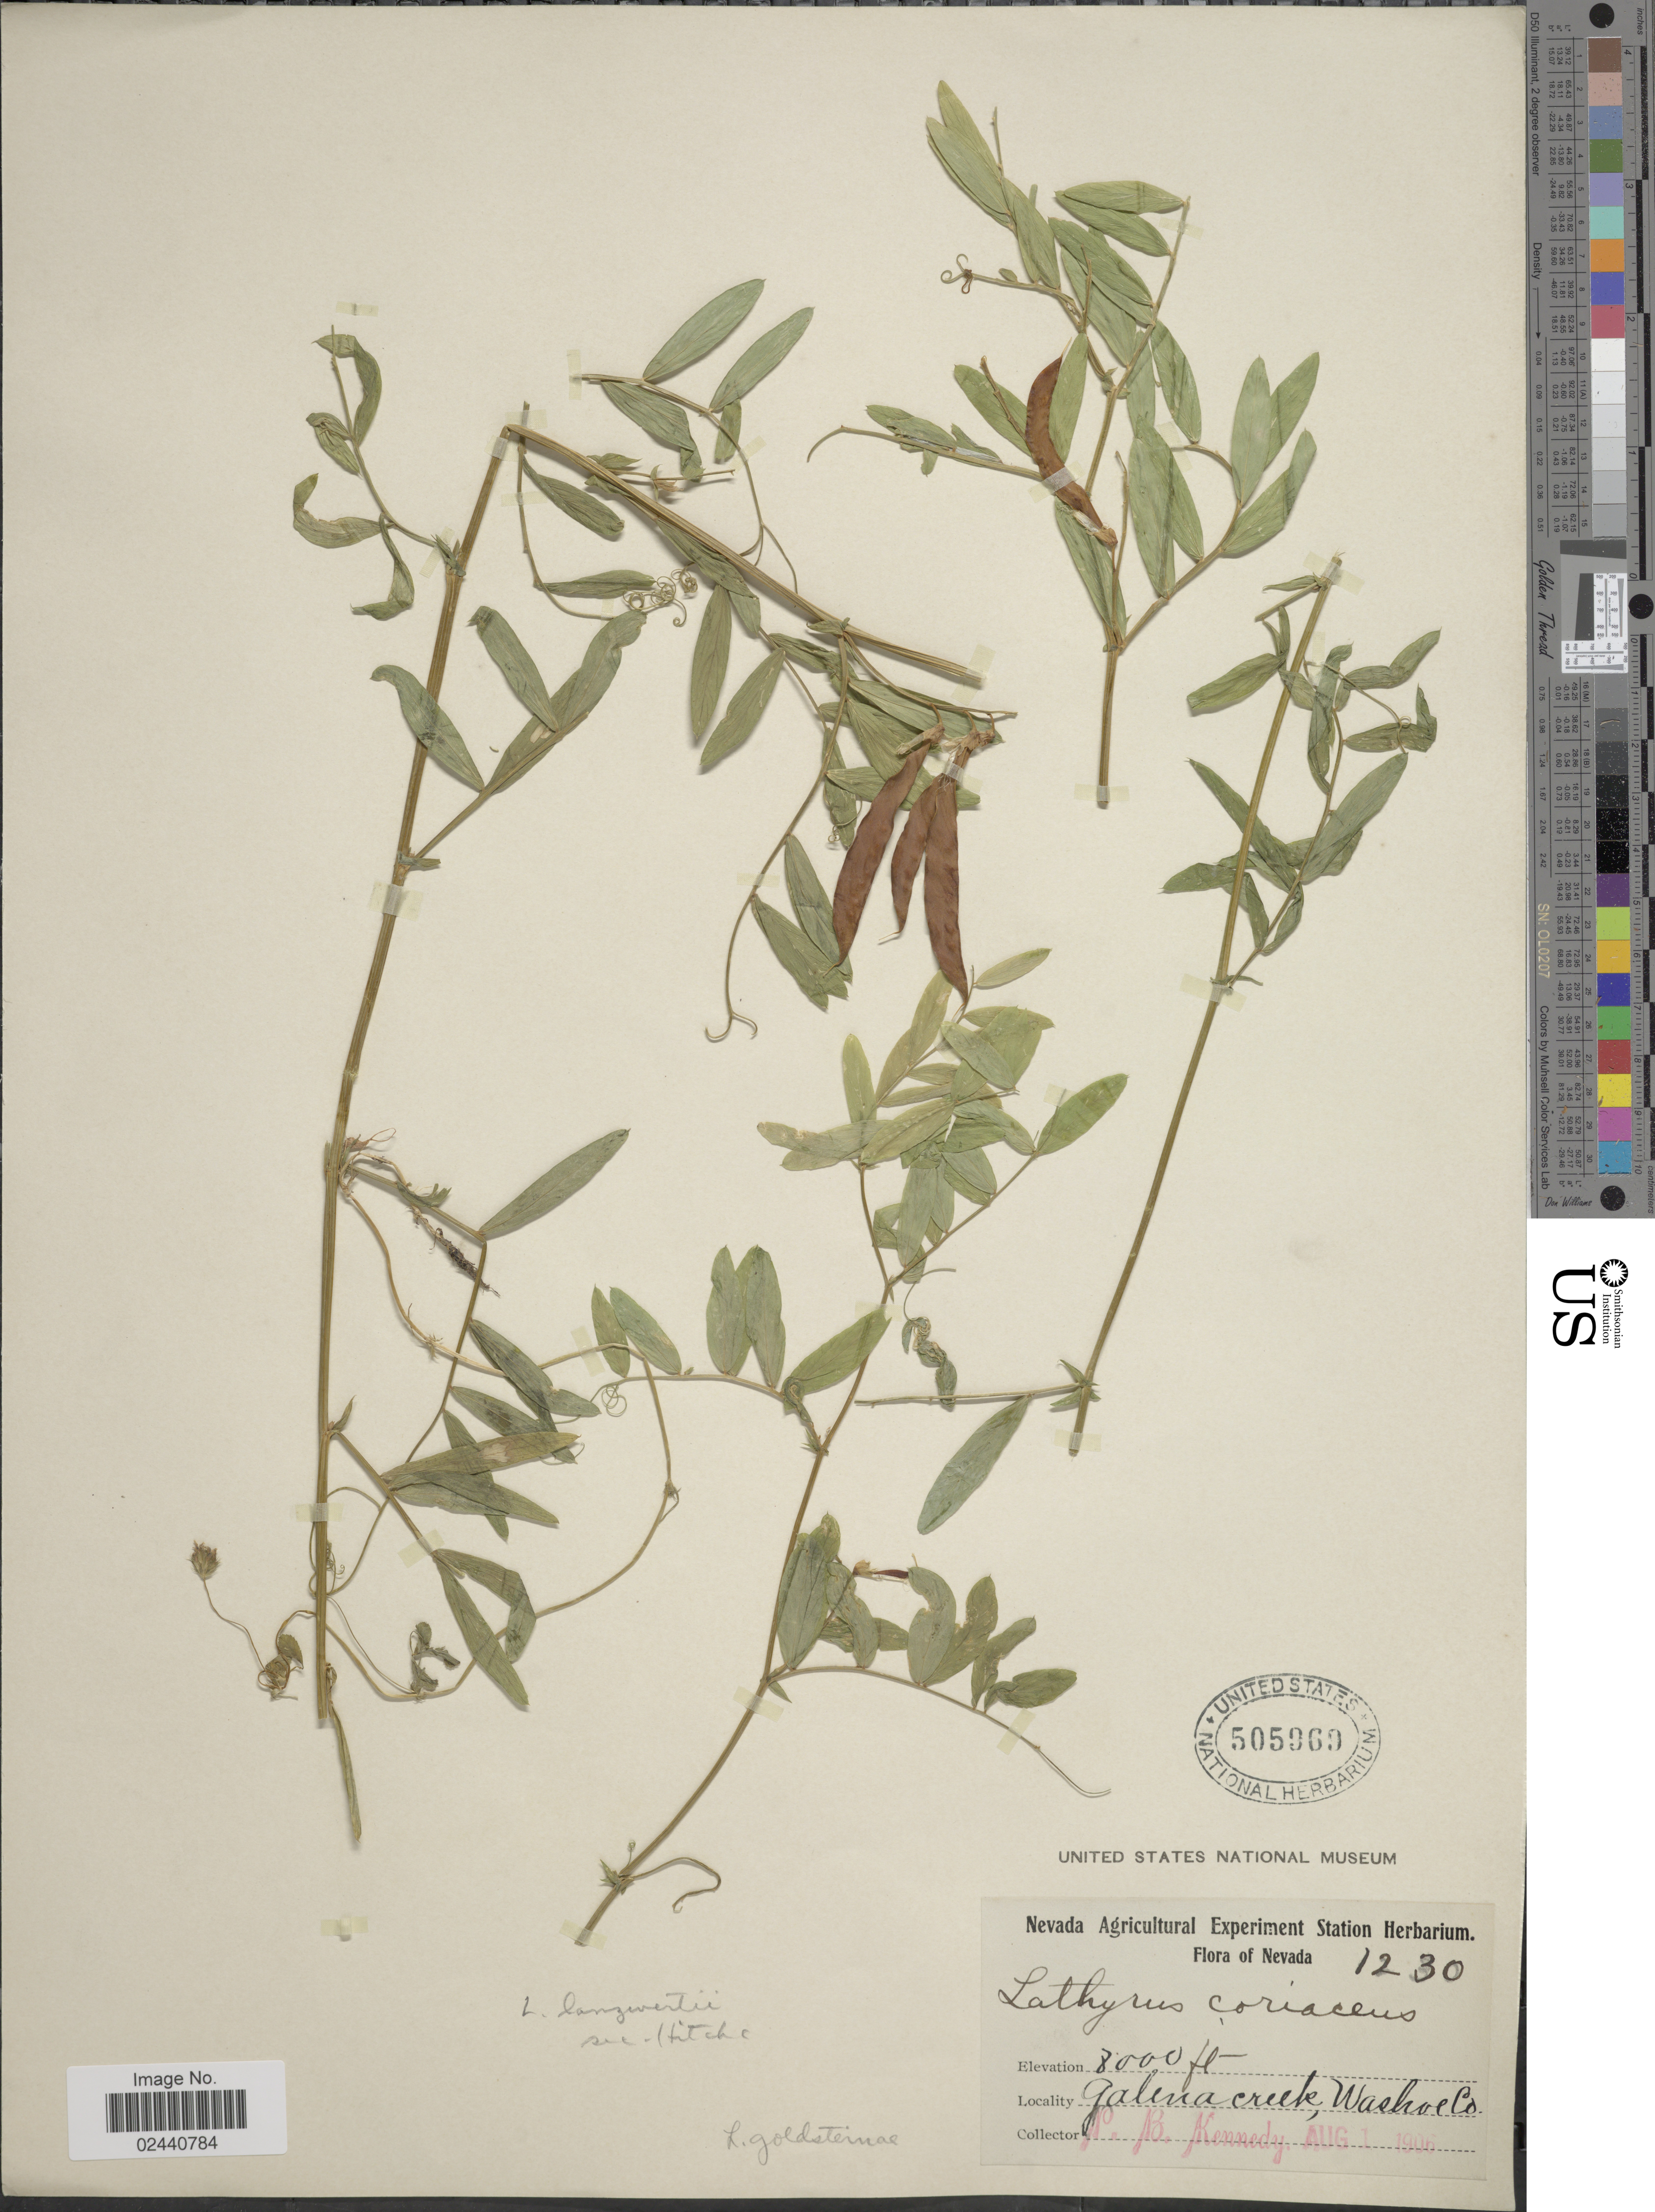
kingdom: Plantae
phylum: Tracheophyta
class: Magnoliopsida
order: Fabales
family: Fabaceae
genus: Lathyrus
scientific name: Lathyrus lanszwertii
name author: Kellogg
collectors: P. B. Kennedy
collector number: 1230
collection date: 1906-08-01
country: United States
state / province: Nevada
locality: Galena Creek, Washoe Co,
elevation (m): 2438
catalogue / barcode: US 505969